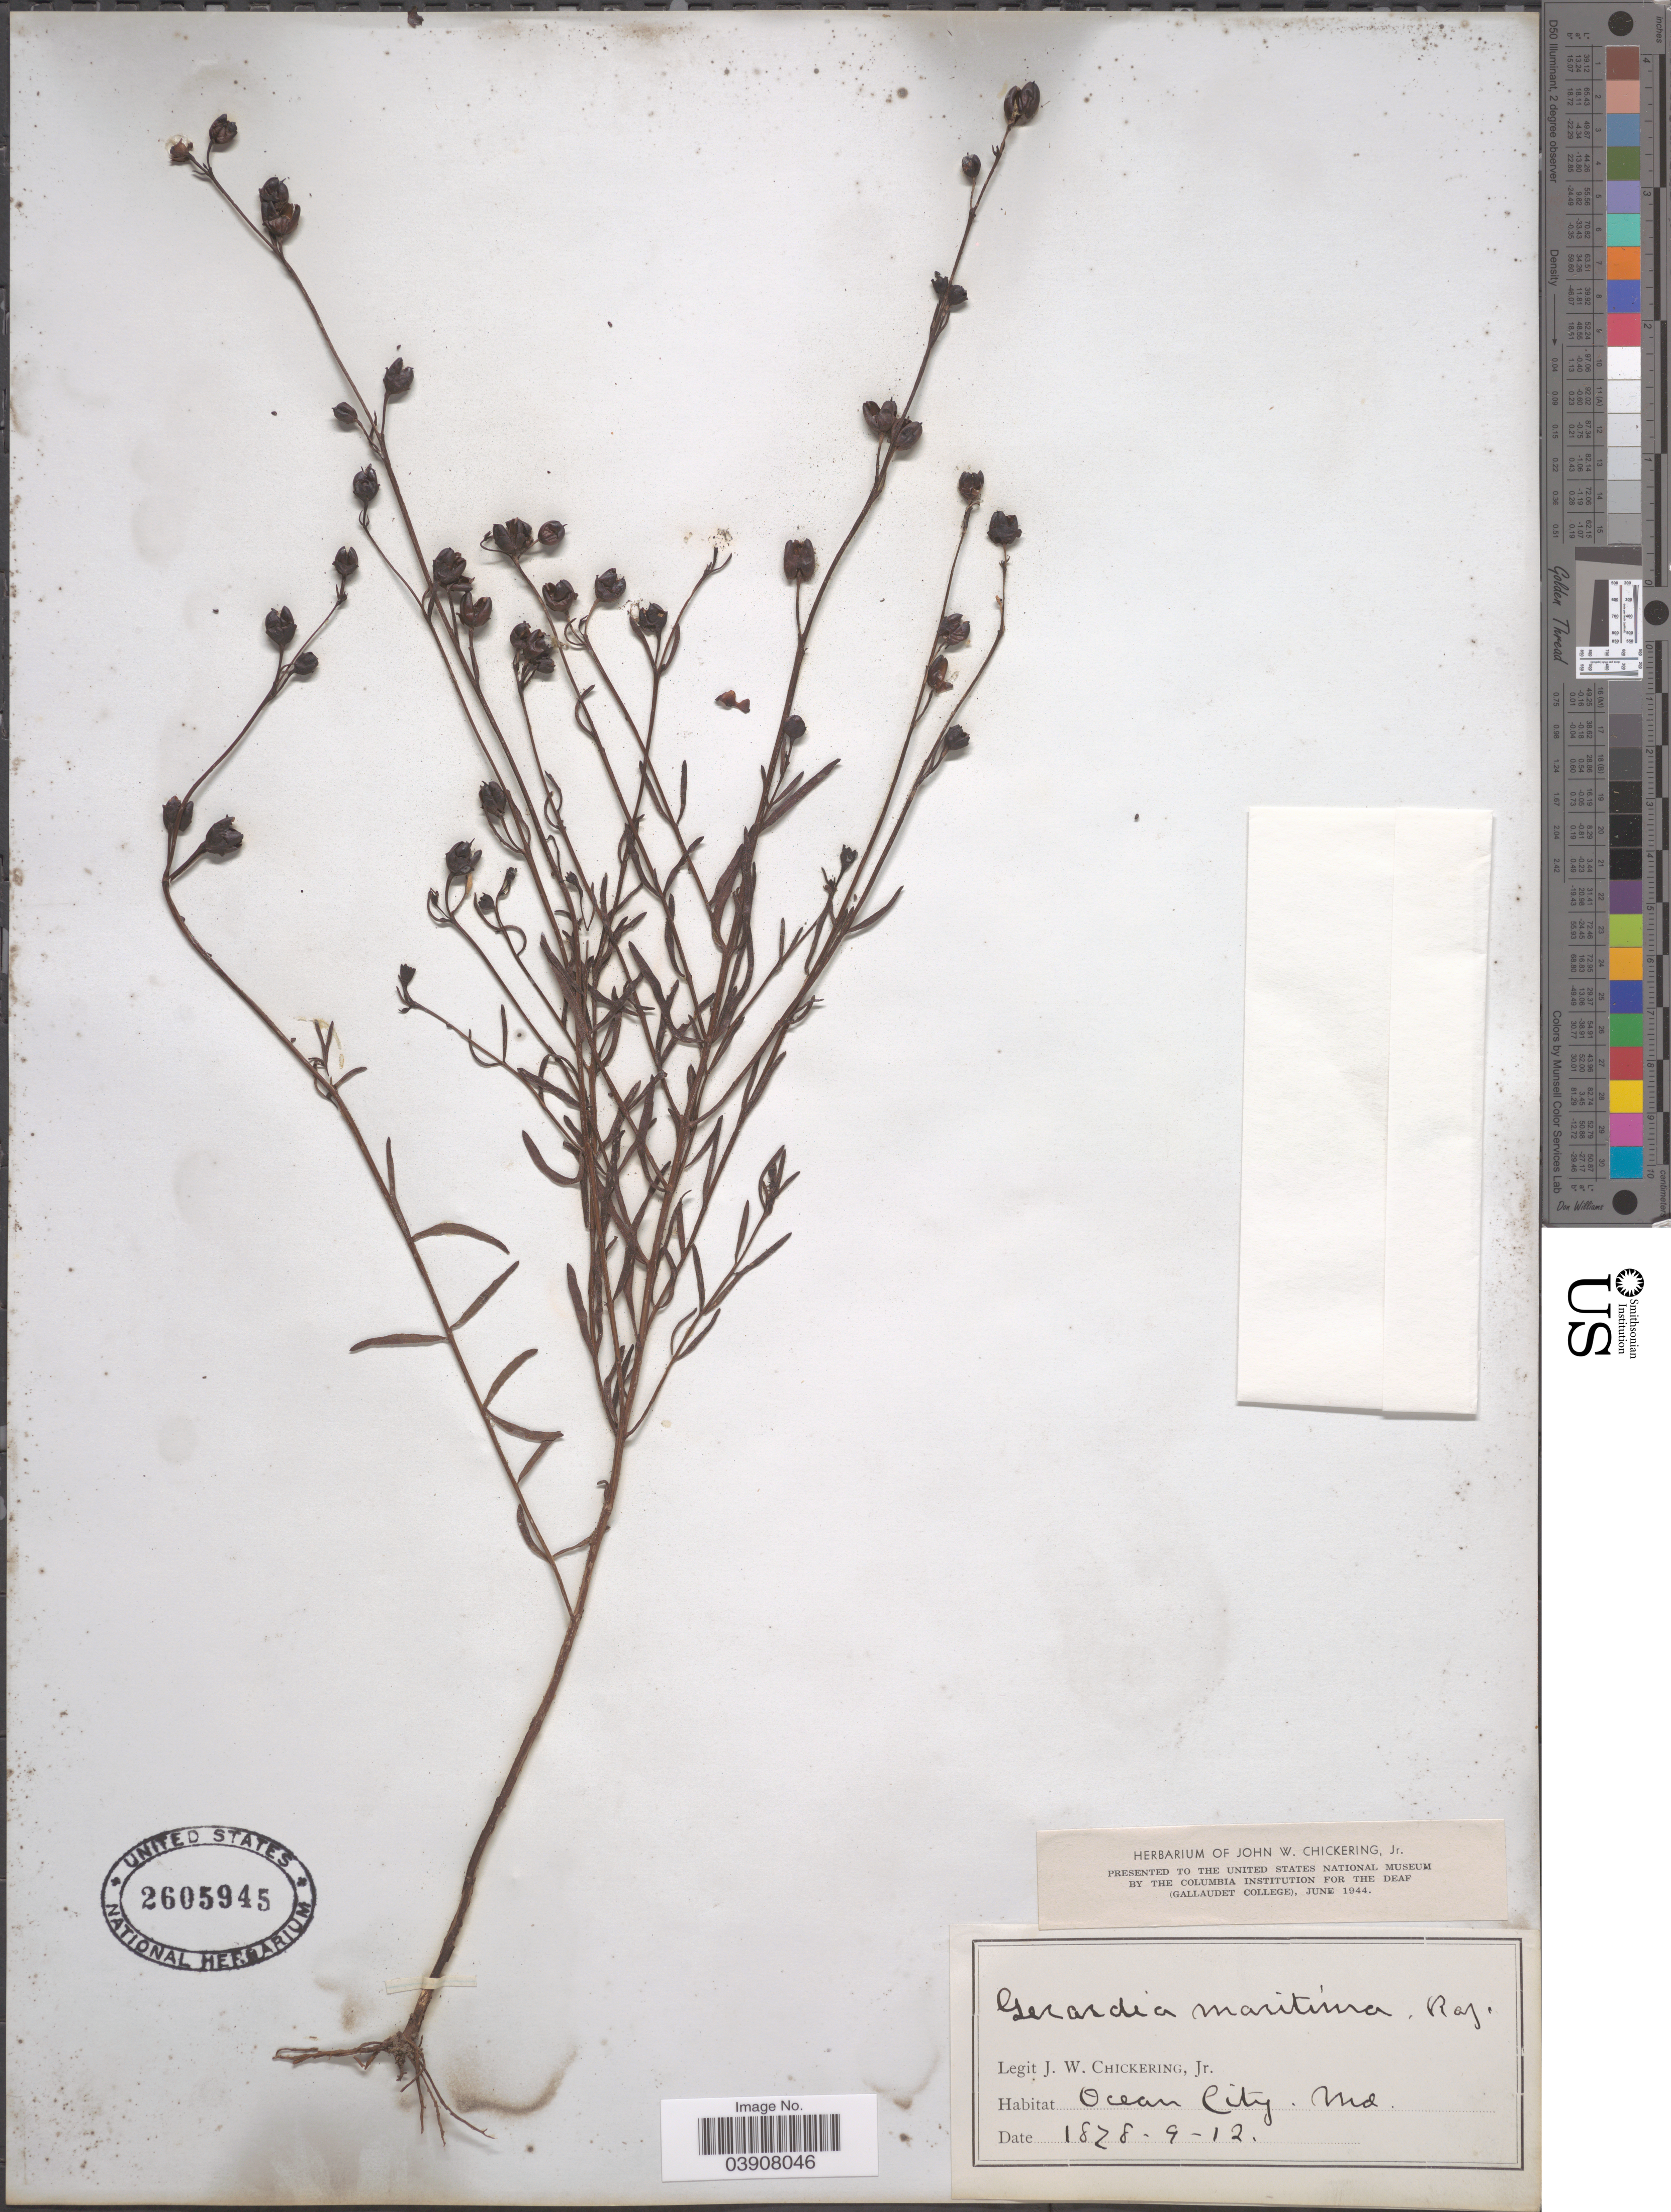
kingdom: Plantae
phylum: Tracheophyta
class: Magnoliopsida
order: Lamiales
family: Orobanchaceae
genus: Agalinis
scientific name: Agalinis maritima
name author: (Raf.) Raf.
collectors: J. W. Chickering Jr.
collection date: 1828-09-12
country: United States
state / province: Maryland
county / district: Worcester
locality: Ocean City.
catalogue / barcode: US 2605945